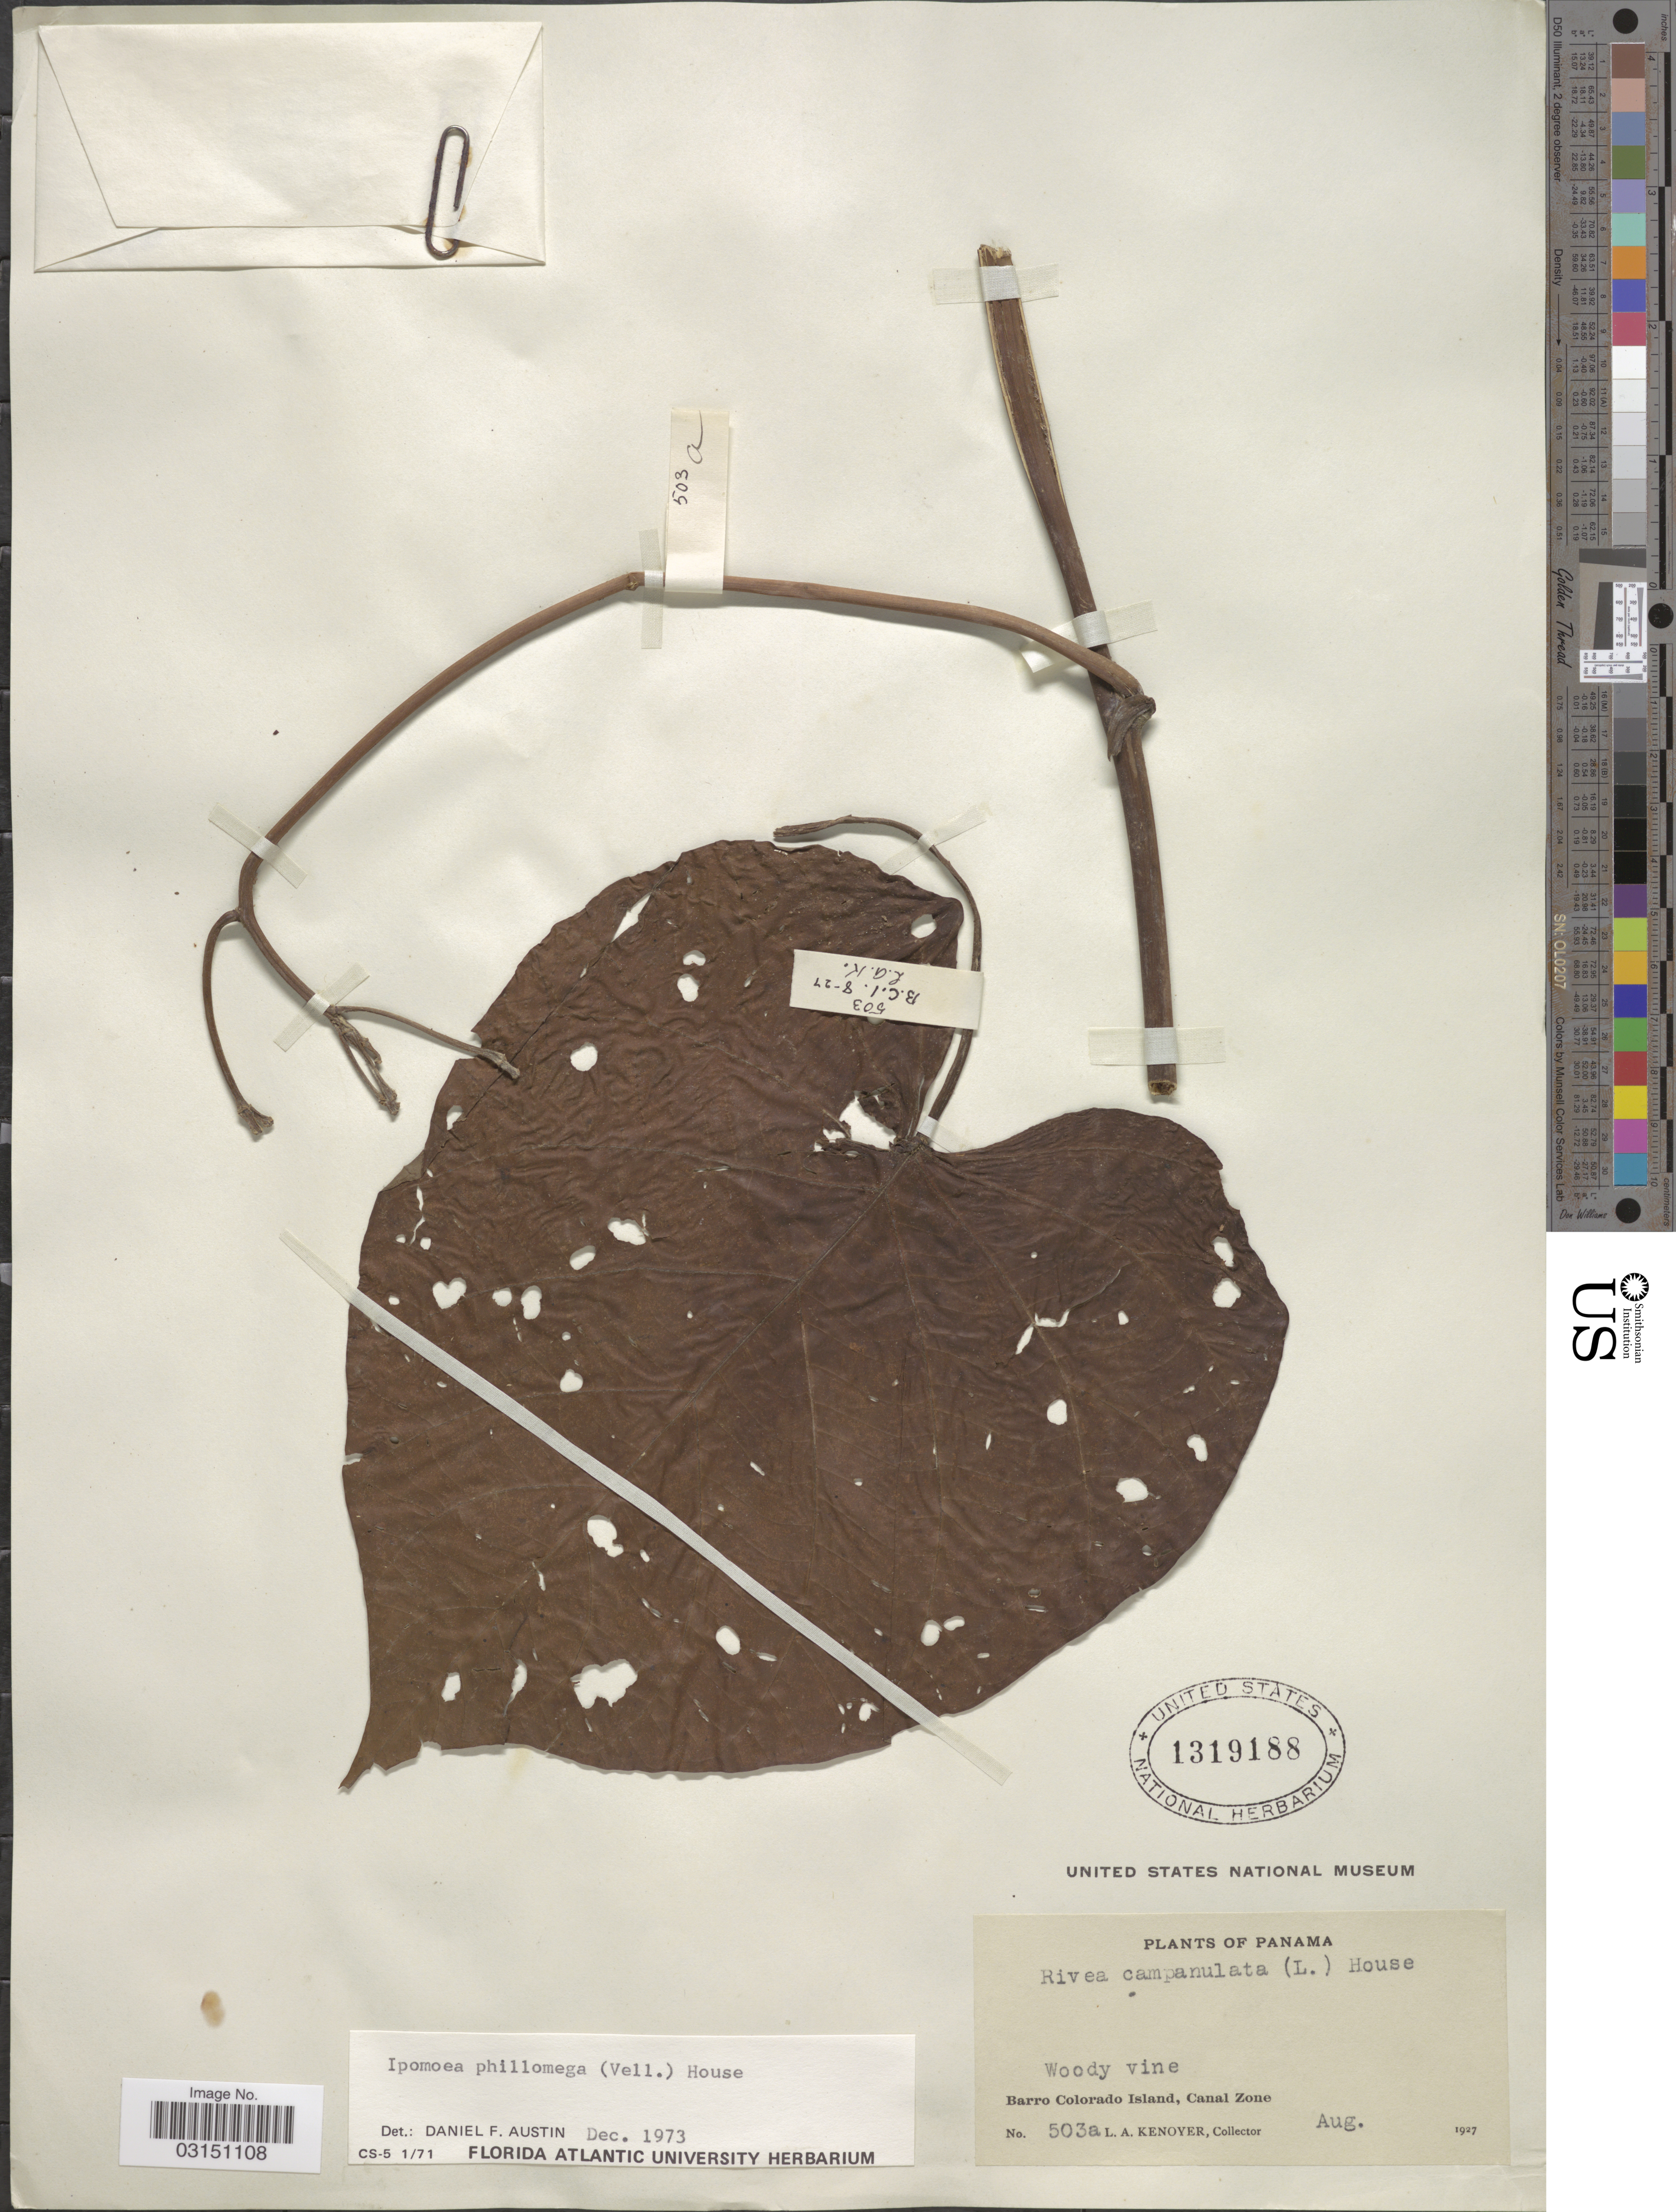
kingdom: Plantae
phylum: Tracheophyta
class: Magnoliopsida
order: Solanales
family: Convolvulaceae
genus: Ipomoea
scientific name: Ipomoea philomega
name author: (Vell.) House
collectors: L. A. Kenoyer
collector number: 503a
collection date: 1927-08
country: Panama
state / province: Panamá Oeste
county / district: Canal Zone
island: Barro Colorado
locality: Barro Colorado Island, Canal Zone.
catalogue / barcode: US 1319188